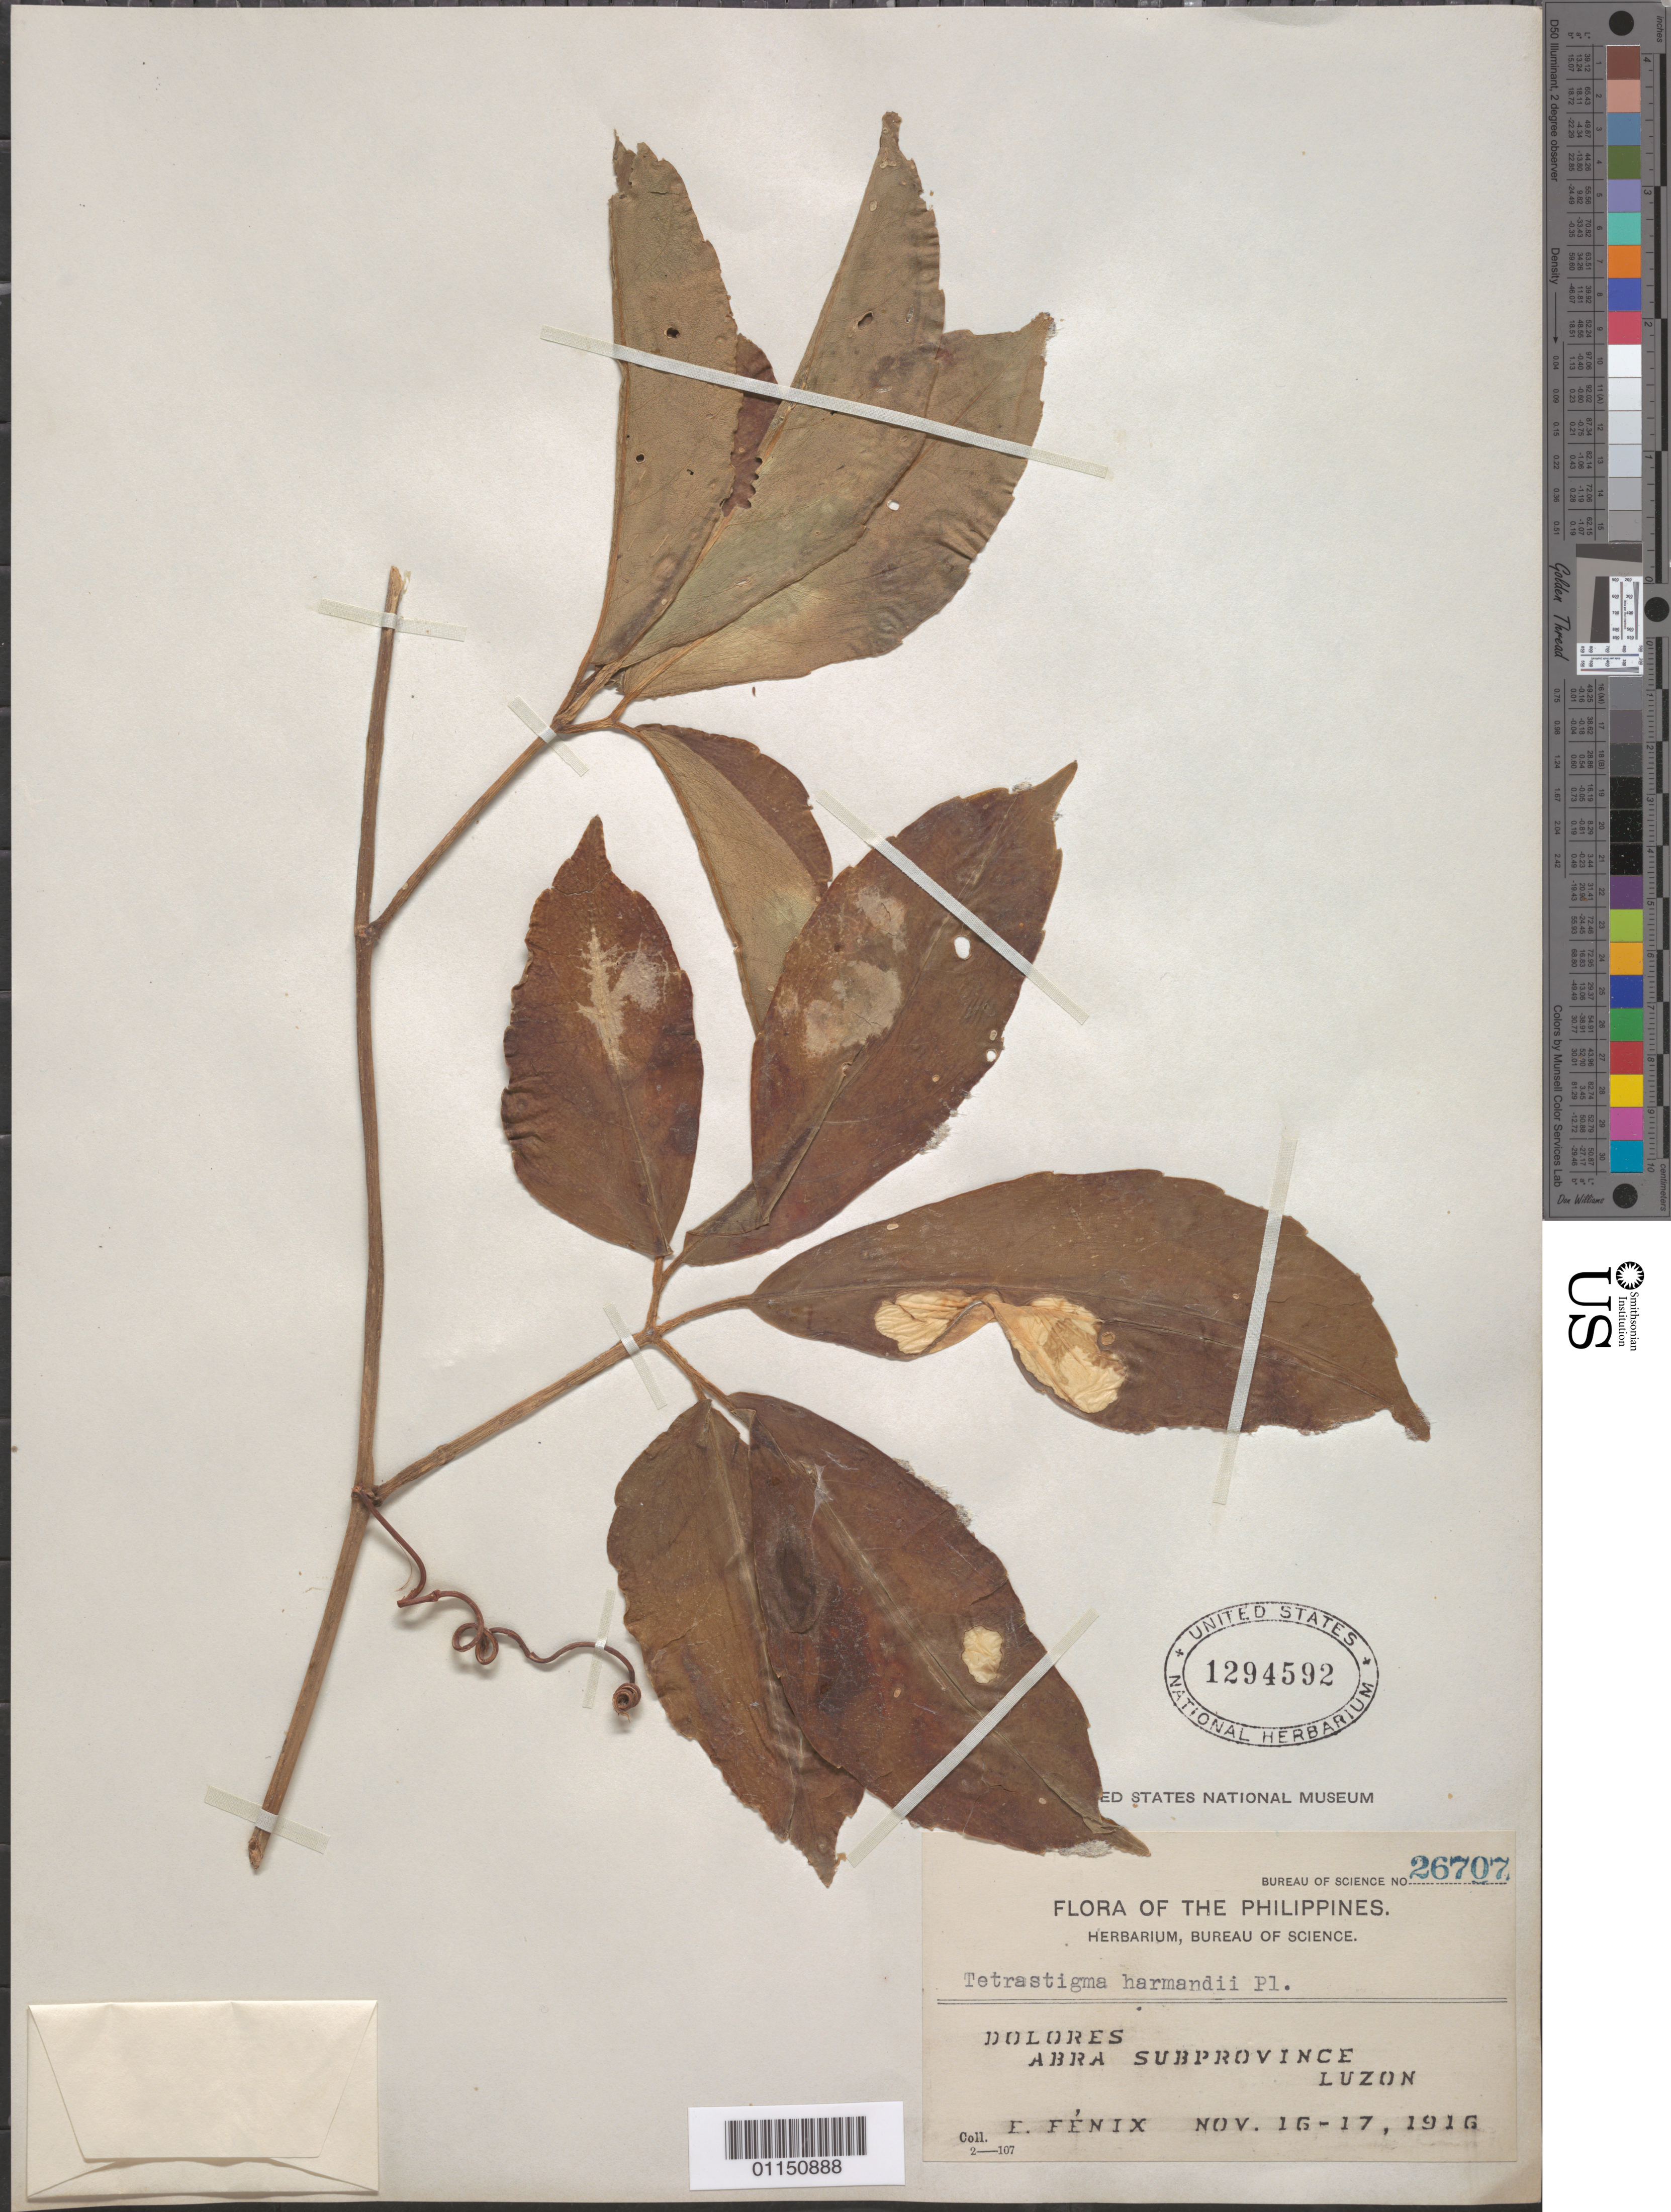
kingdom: Plantae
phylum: Tracheophyta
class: Magnoliopsida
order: Vitales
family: Vitaceae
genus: Tetrastigma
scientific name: Tetrastigma harmandii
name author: Planch.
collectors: E. Fenix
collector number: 26707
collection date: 1916-11-16/1916-11-17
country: Philippines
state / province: Cordillera (Administrative Region)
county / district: Abra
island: Luzon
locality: Dolores. Luzon.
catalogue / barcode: US 1294592